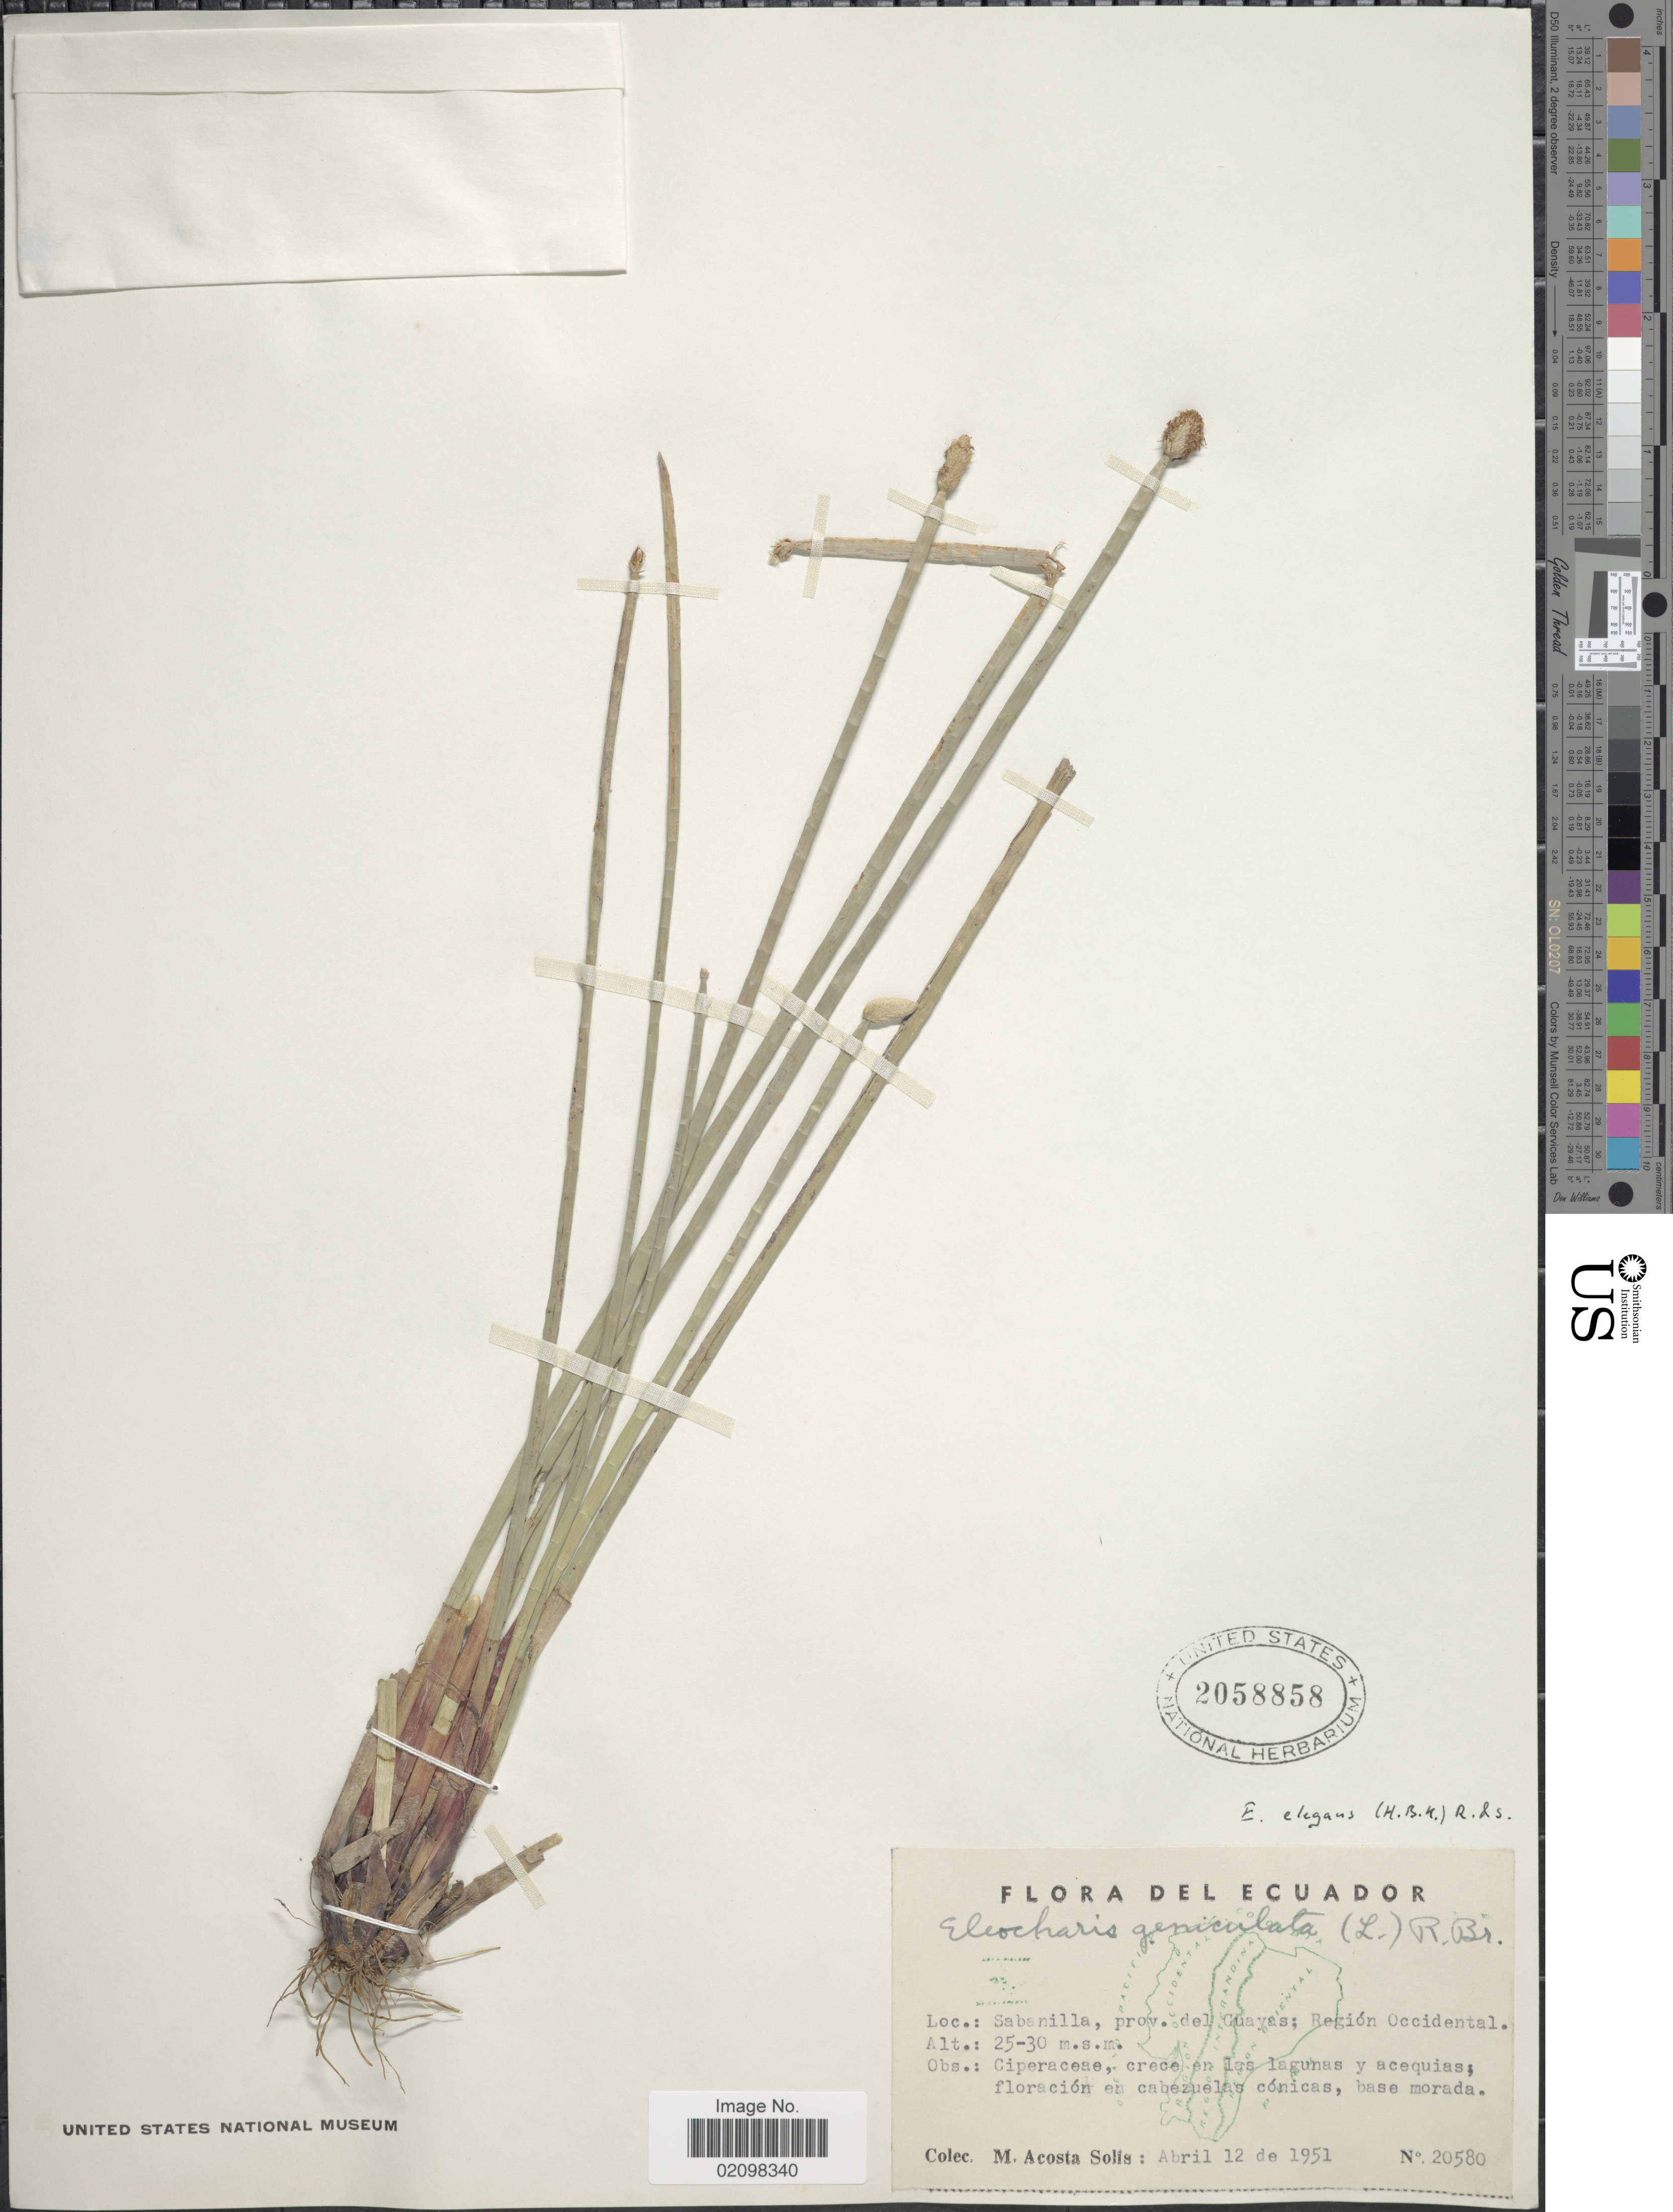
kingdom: Plantae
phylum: Tracheophyta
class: Liliopsida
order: Poales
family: Cyperaceae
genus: Eleocharis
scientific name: Eleocharis elegans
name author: (Kunth) Roem. & Schult.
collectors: M. Acosta Solis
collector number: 20580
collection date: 1951-04-12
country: Ecuador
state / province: Guayas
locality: Sabanilla; Región Occidental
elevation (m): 25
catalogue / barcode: US 2058858